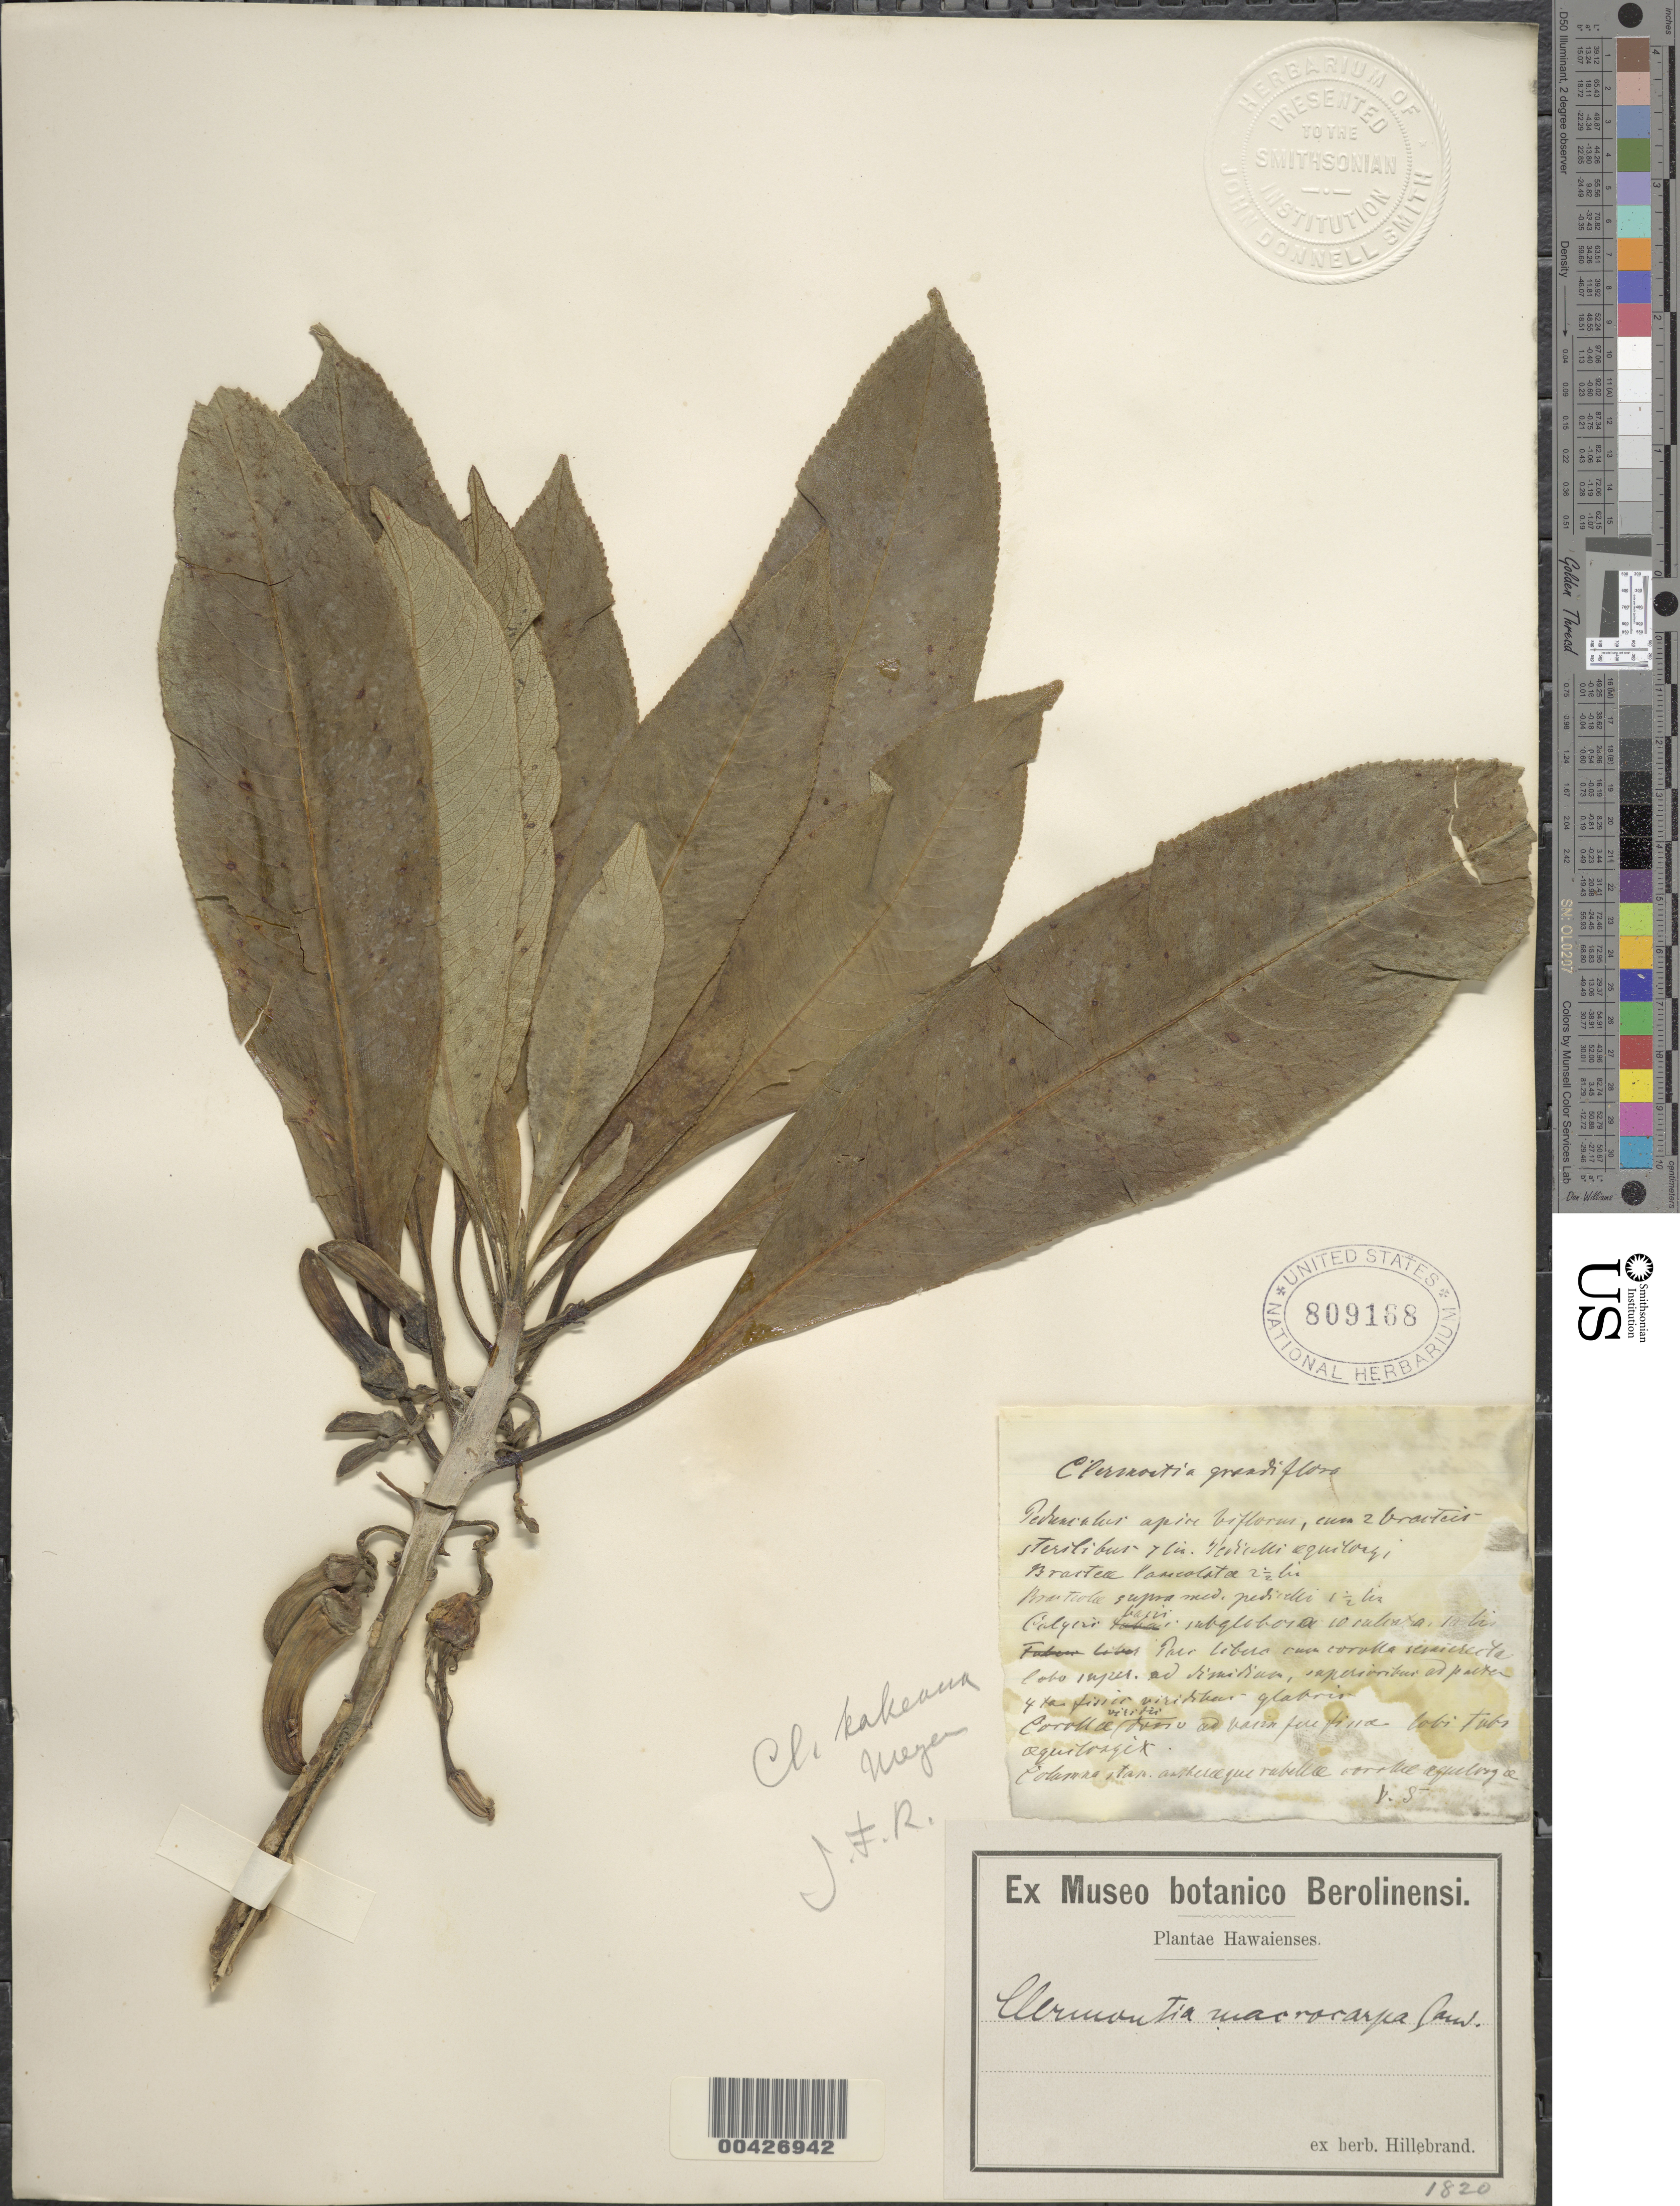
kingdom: Plantae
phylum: Tracheophyta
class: Magnoliopsida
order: Asterales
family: Campanulaceae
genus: Clermontia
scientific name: Clermontia kakeana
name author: Meyen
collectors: A. S. Hitchcock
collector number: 15032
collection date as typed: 8 Oct 1916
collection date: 1916-10-08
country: United States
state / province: Hawaii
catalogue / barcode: US 809188